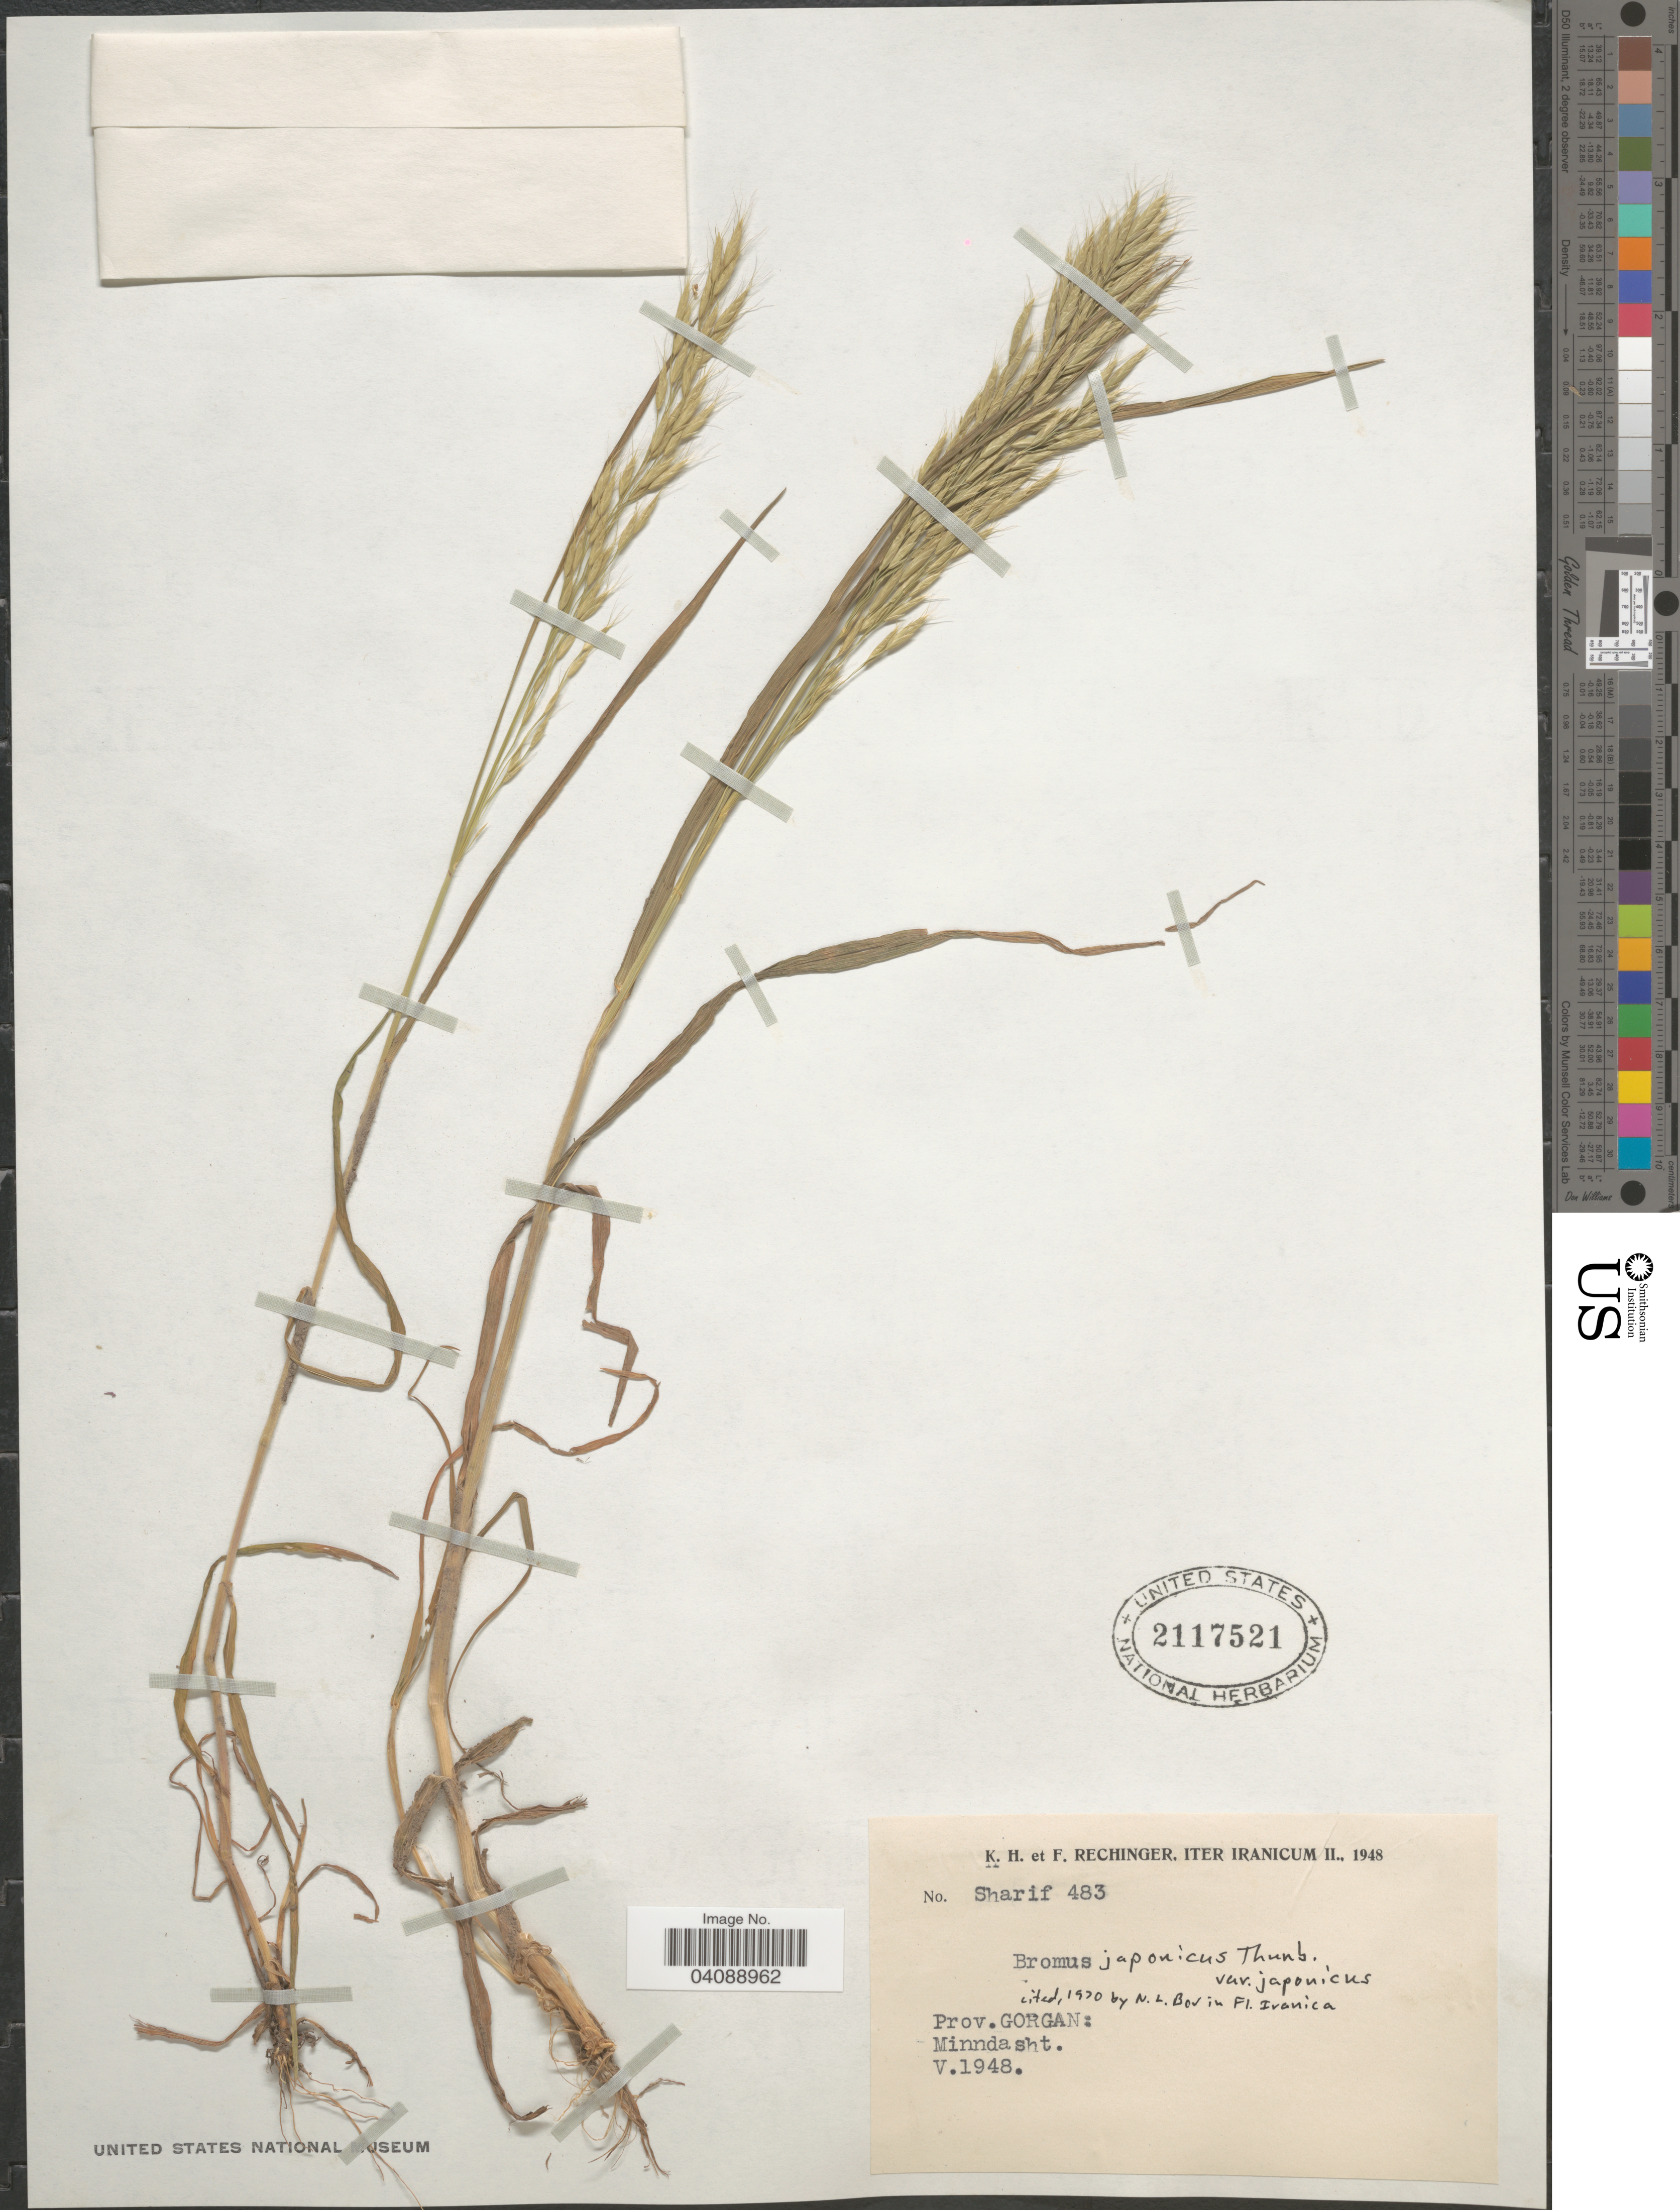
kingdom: Plantae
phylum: Tracheophyta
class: Liliopsida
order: Poales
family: Poaceae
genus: Bromus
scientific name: Bromus japonicus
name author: Houtt.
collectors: K. H. Rechinger & F. Rechinger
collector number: Sharif483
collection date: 1948-05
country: Iran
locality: Iter Iranicum II., 1948. Prov. Gorgan: Minndasht.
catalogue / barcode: US 2117521